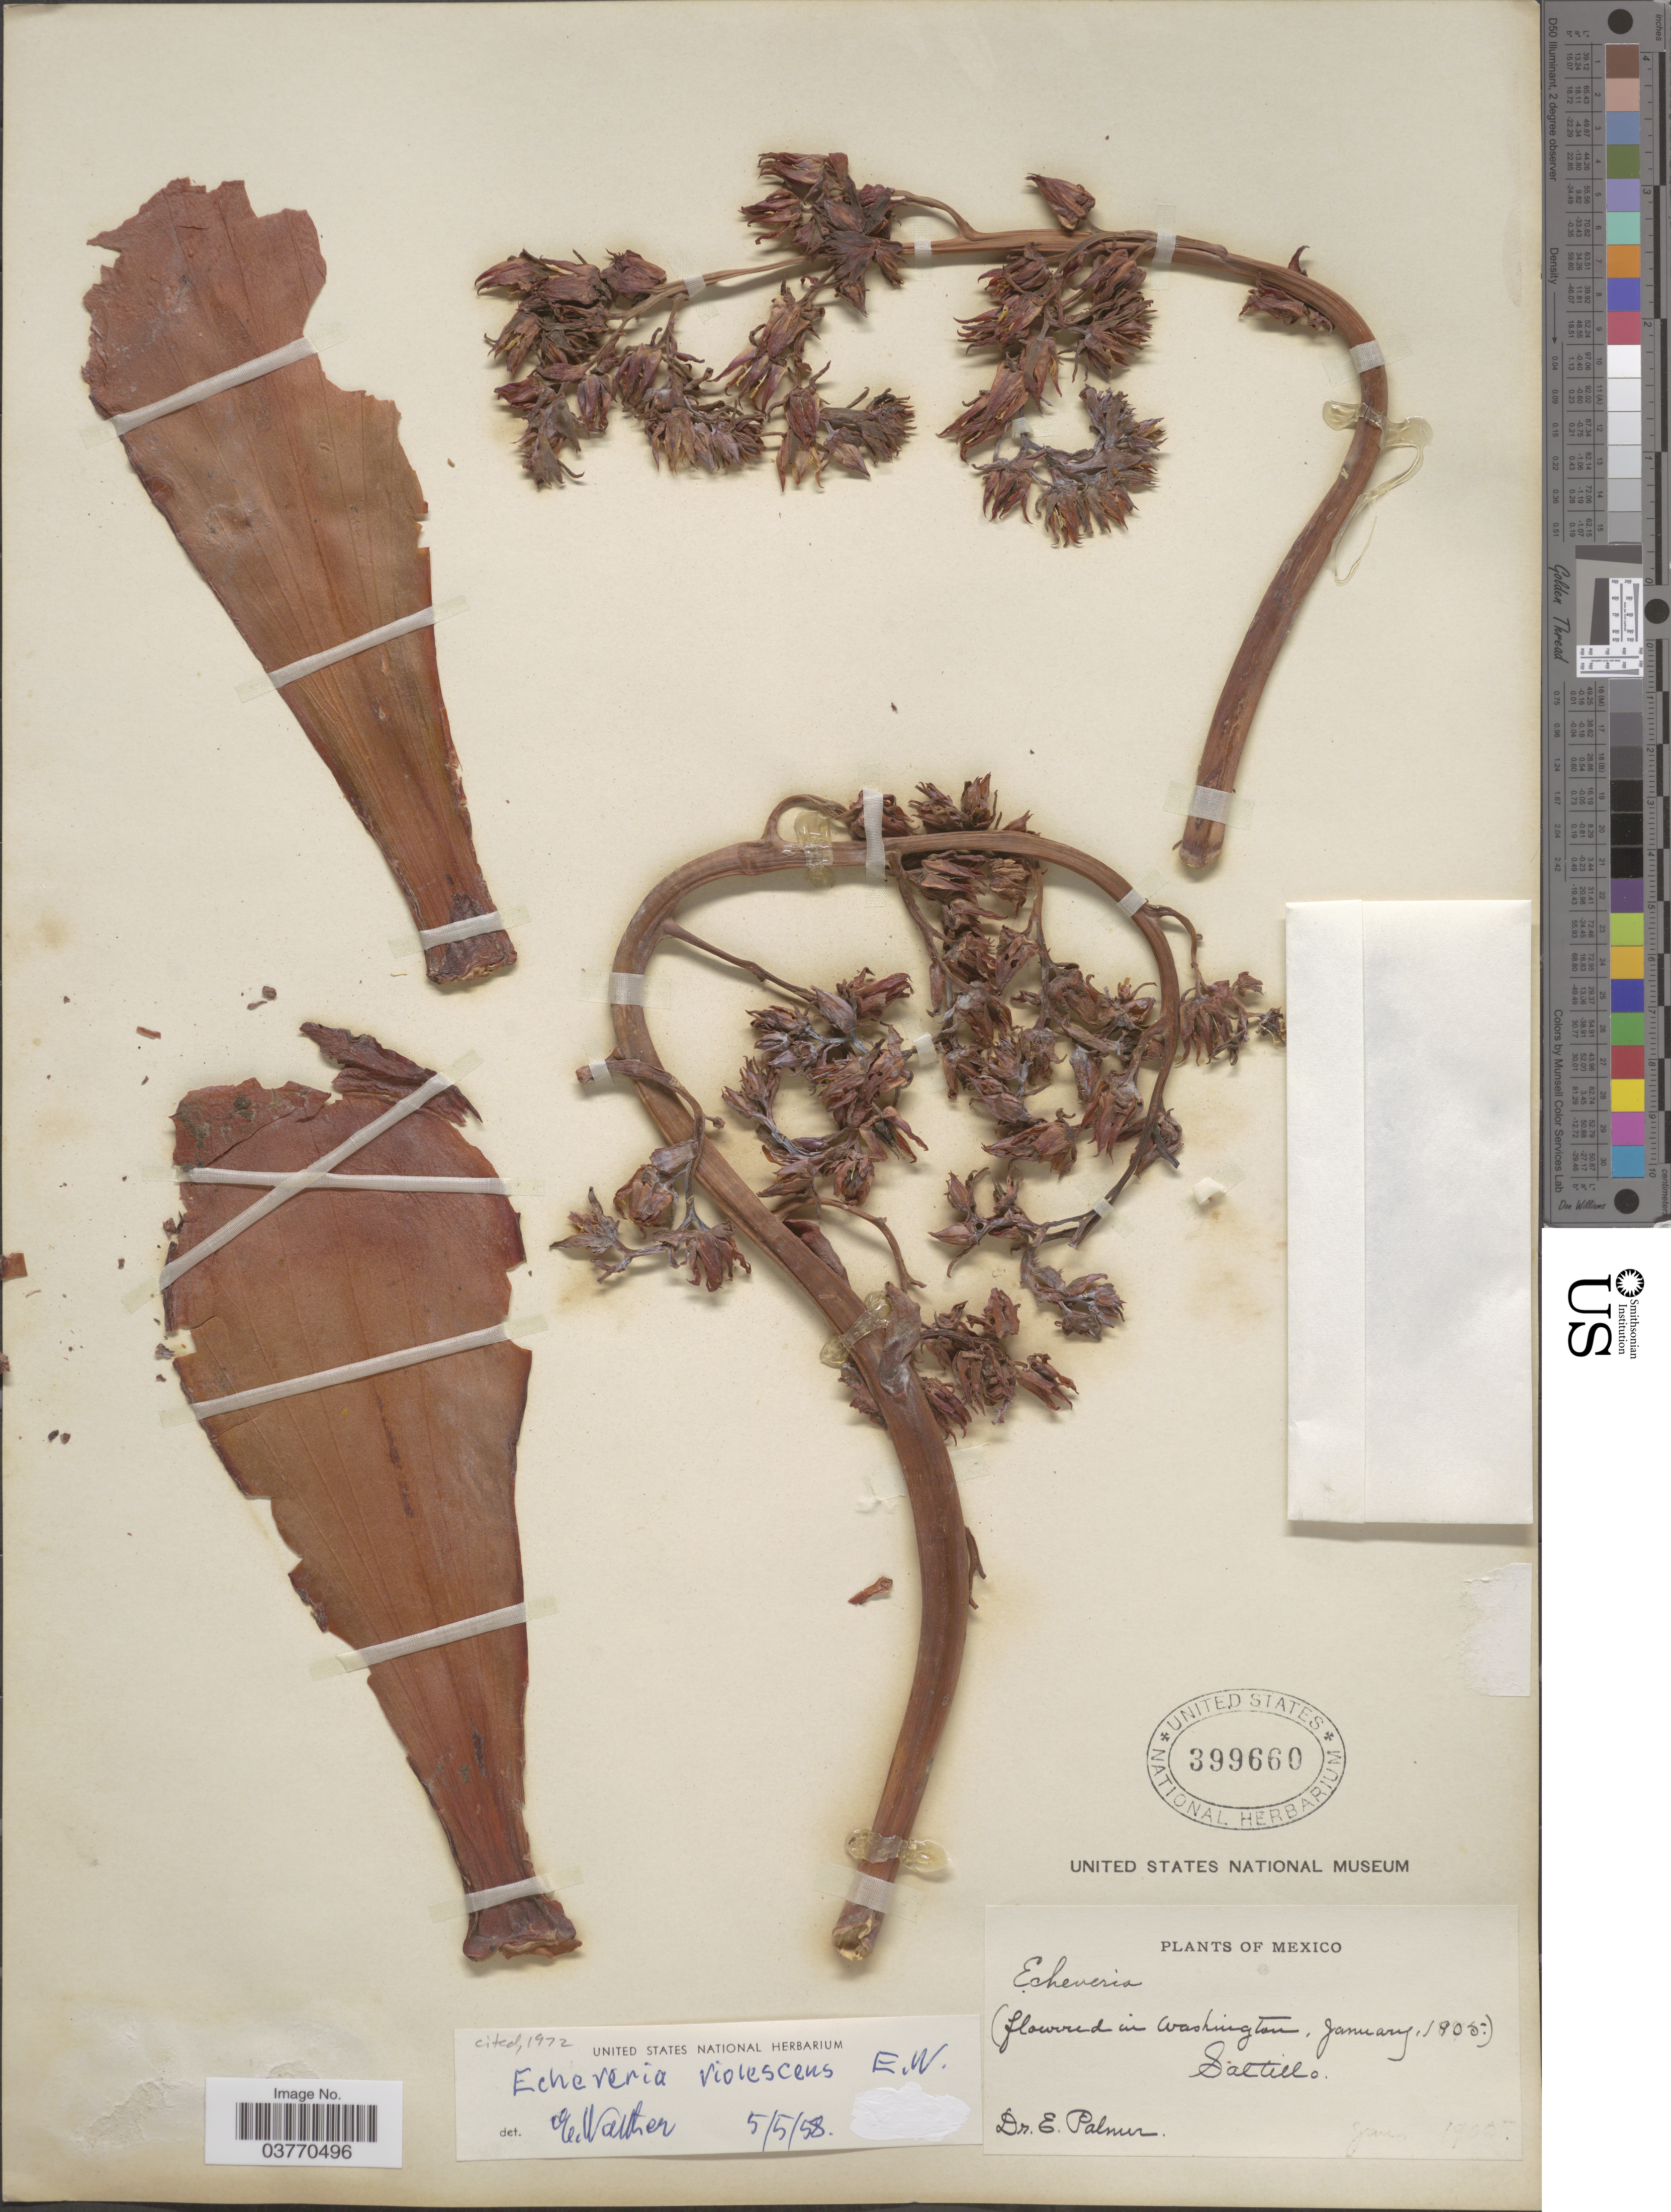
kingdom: Plantae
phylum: Tracheophyta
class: Magnoliopsida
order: Saxifragales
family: Crassulaceae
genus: Echeveria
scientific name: Echeveria violescens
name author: E. Walther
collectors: E. Palmer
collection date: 1905-01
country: Mexico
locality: Saltillo.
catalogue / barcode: US 399660